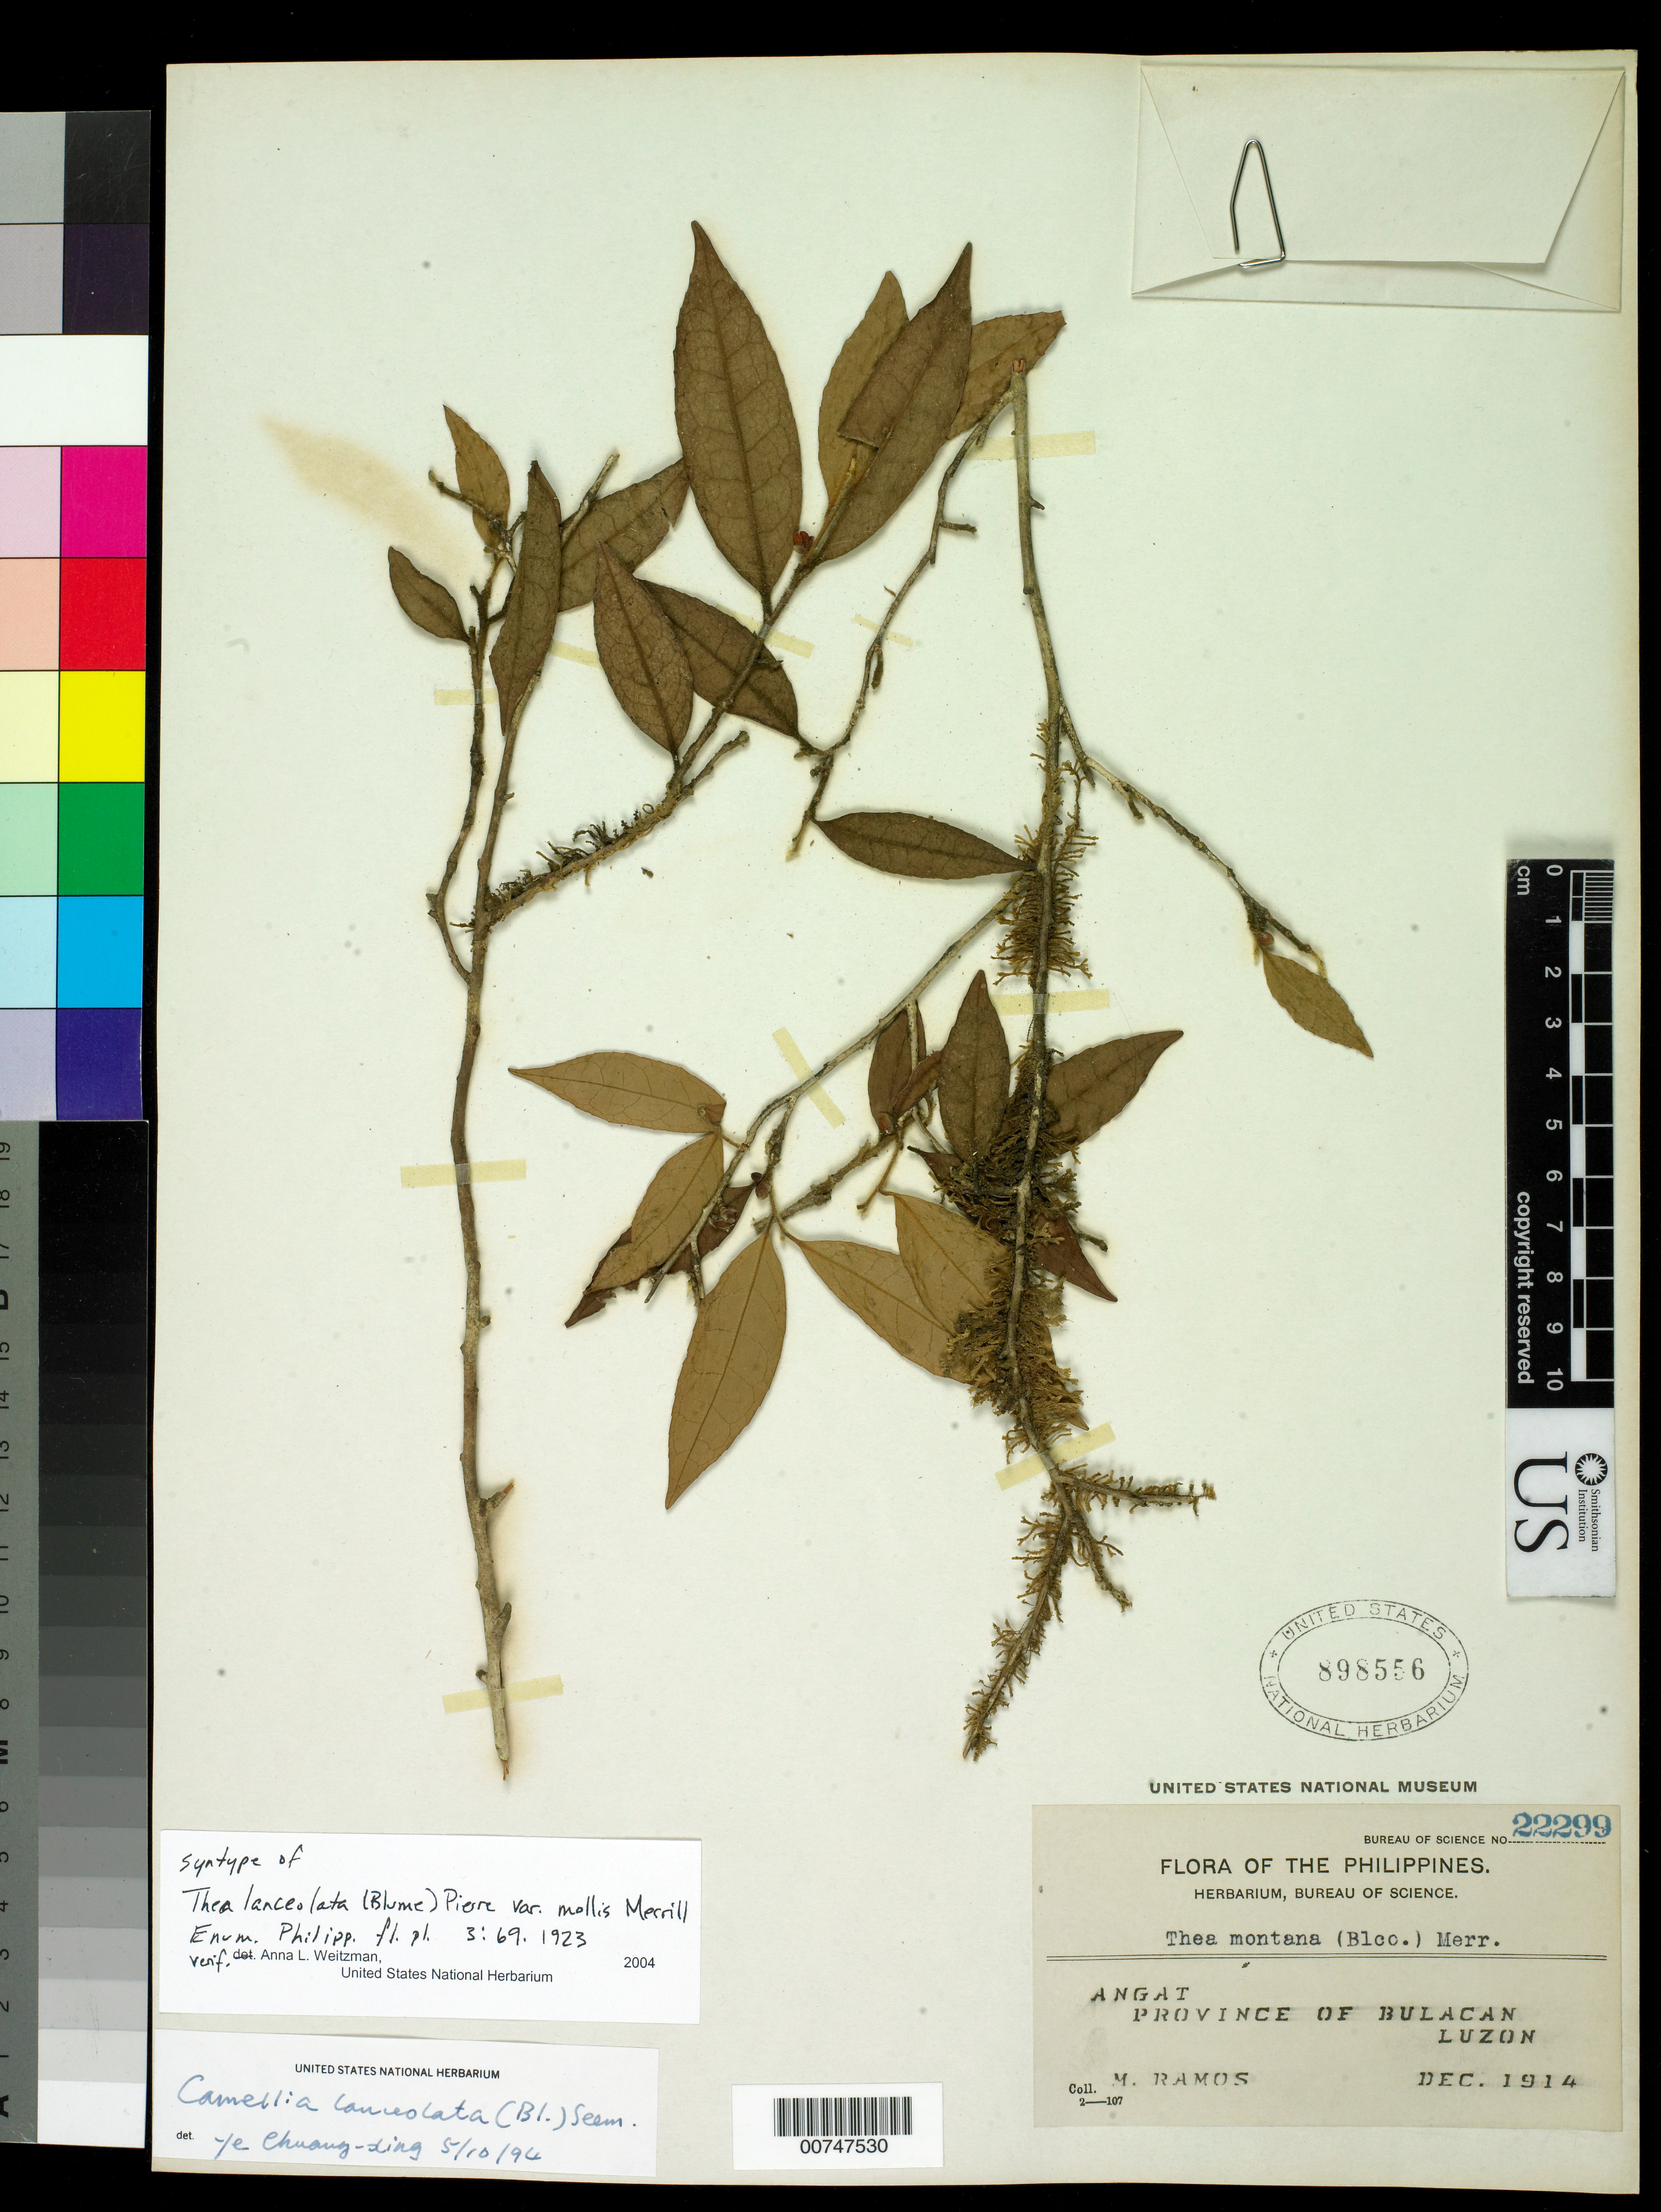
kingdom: Plantae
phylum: Tracheophyta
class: Magnoliopsida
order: Ericales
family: Theaceae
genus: Thea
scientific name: Thea lanceolata var. mollis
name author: Merr.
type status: Syntype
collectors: M. Ramos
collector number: Bur. Sci. 22299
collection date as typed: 22 Dec 1914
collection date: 1914-12-22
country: Philippines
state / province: Central Luzon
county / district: Bulacan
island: Luzon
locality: Angat.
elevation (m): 25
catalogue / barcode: US 898556